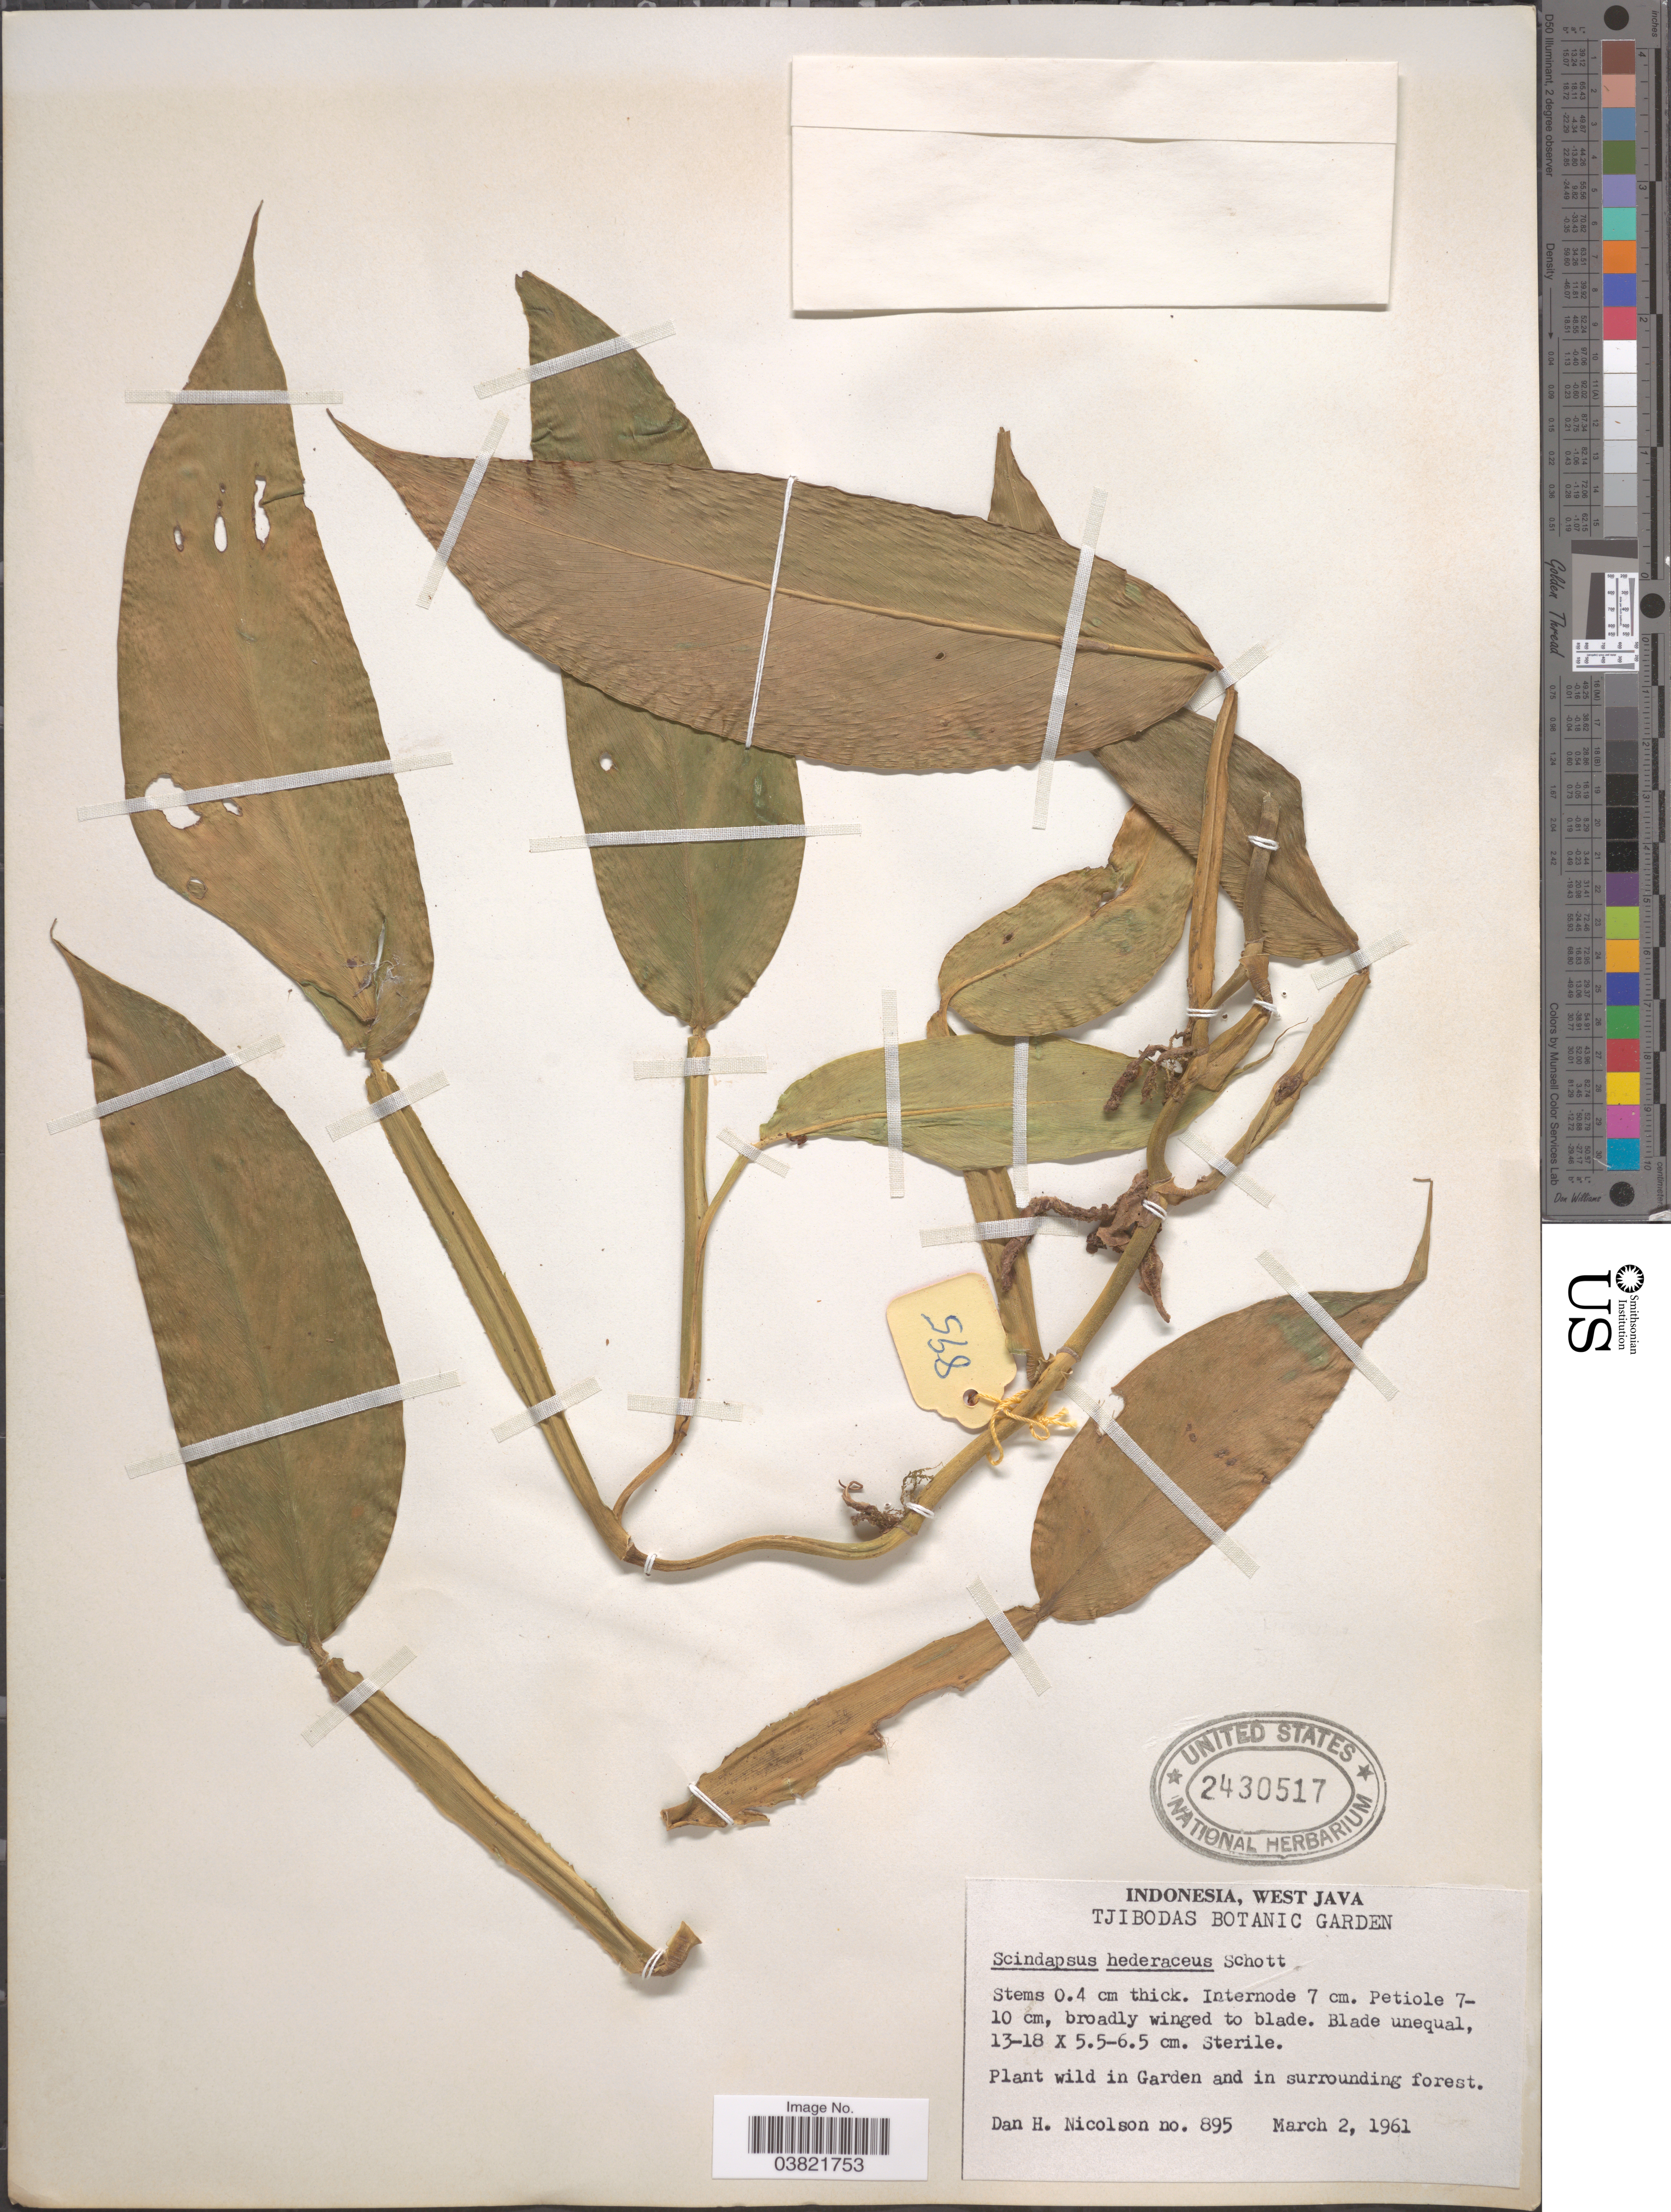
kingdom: Plantae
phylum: Tracheophyta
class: Liliopsida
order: Alismatales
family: Araceae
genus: Scindapsus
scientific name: Scindapsus hederaceus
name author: Miq.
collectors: D. H. Nicolson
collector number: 895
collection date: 1961-03-02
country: Indonesia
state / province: Java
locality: West Java. Tjibodas Botanic Garden. Wild in Garden and in surounding forest.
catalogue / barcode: US 2430517